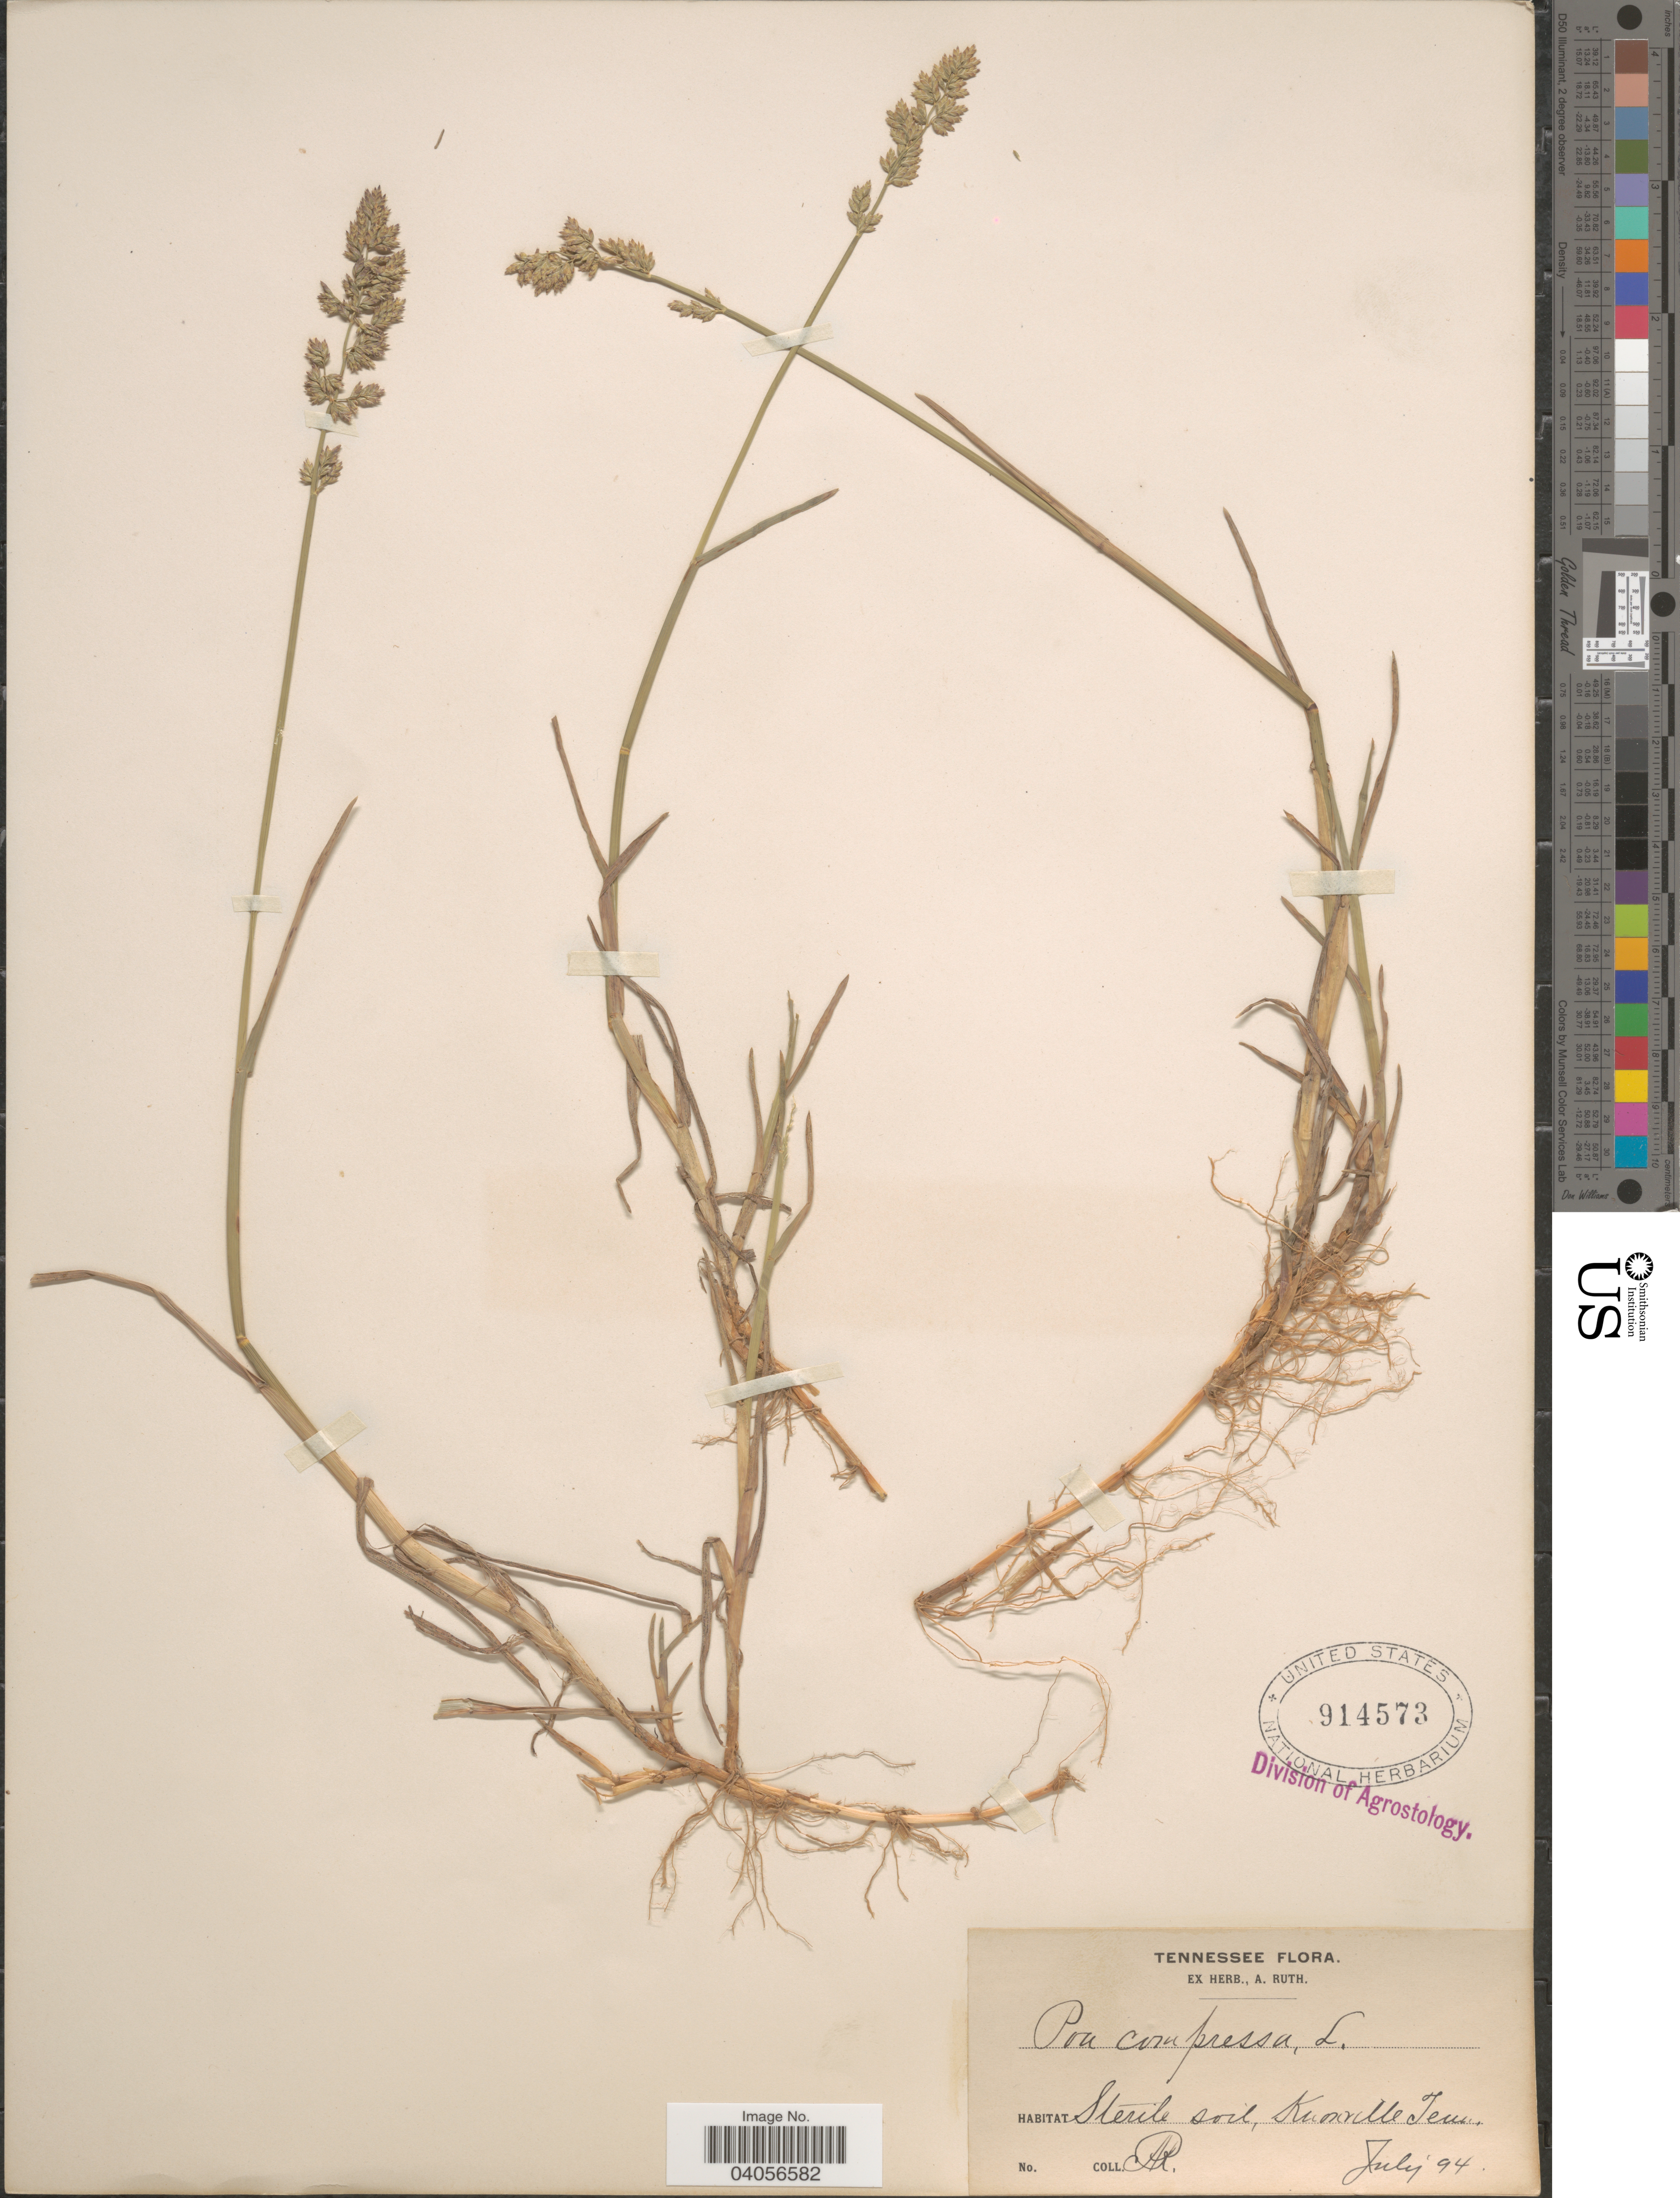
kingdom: Plantae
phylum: Tracheophyta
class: Liliopsida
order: Poales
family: Poaceae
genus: Poa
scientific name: Poa compressa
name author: L.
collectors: A. Ruth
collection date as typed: Transcribed d/m/y: /7/94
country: United States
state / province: Tennessee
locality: Knoxville.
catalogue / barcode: US 914573